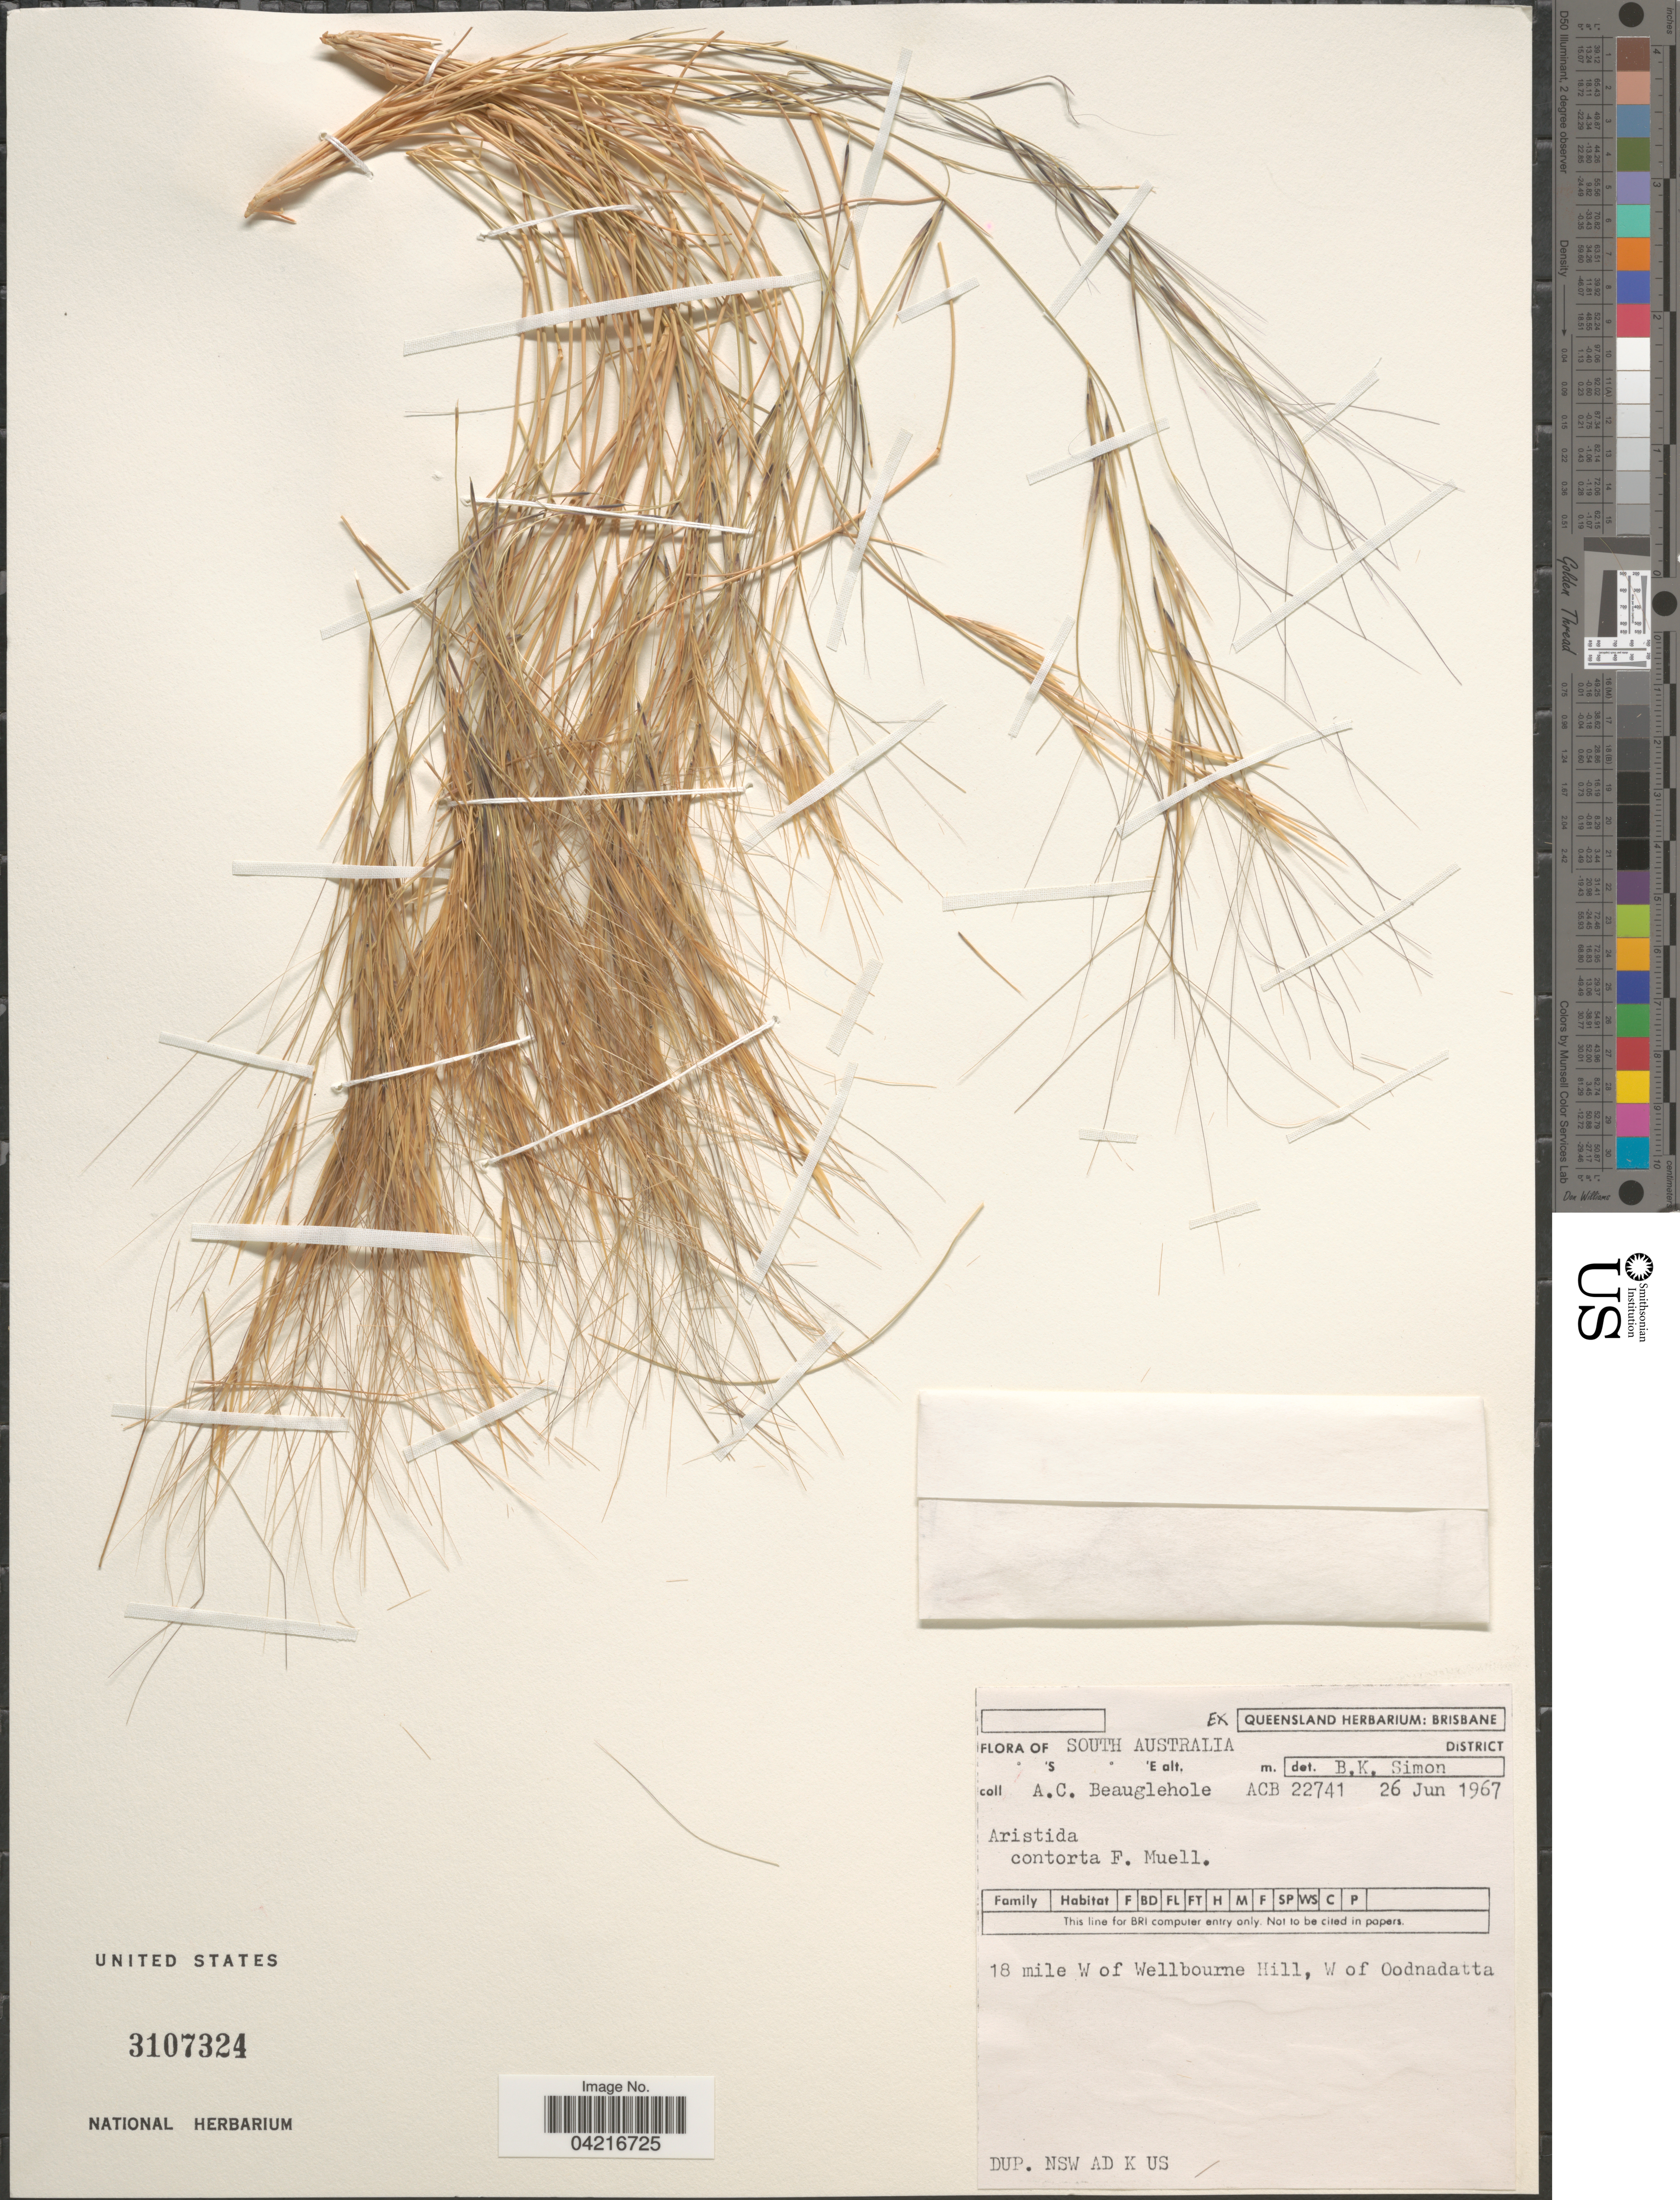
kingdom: Plantae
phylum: Tracheophyta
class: Liliopsida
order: Poales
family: Poaceae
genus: Aristida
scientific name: Aristida contorta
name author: F. Muell.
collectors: A. Beauglehole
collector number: ACB22741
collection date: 1967-06-26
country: Australia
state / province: South Australia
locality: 18 mile W of Wellbourne Hill, W of Oodnadatta.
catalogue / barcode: US 3107324